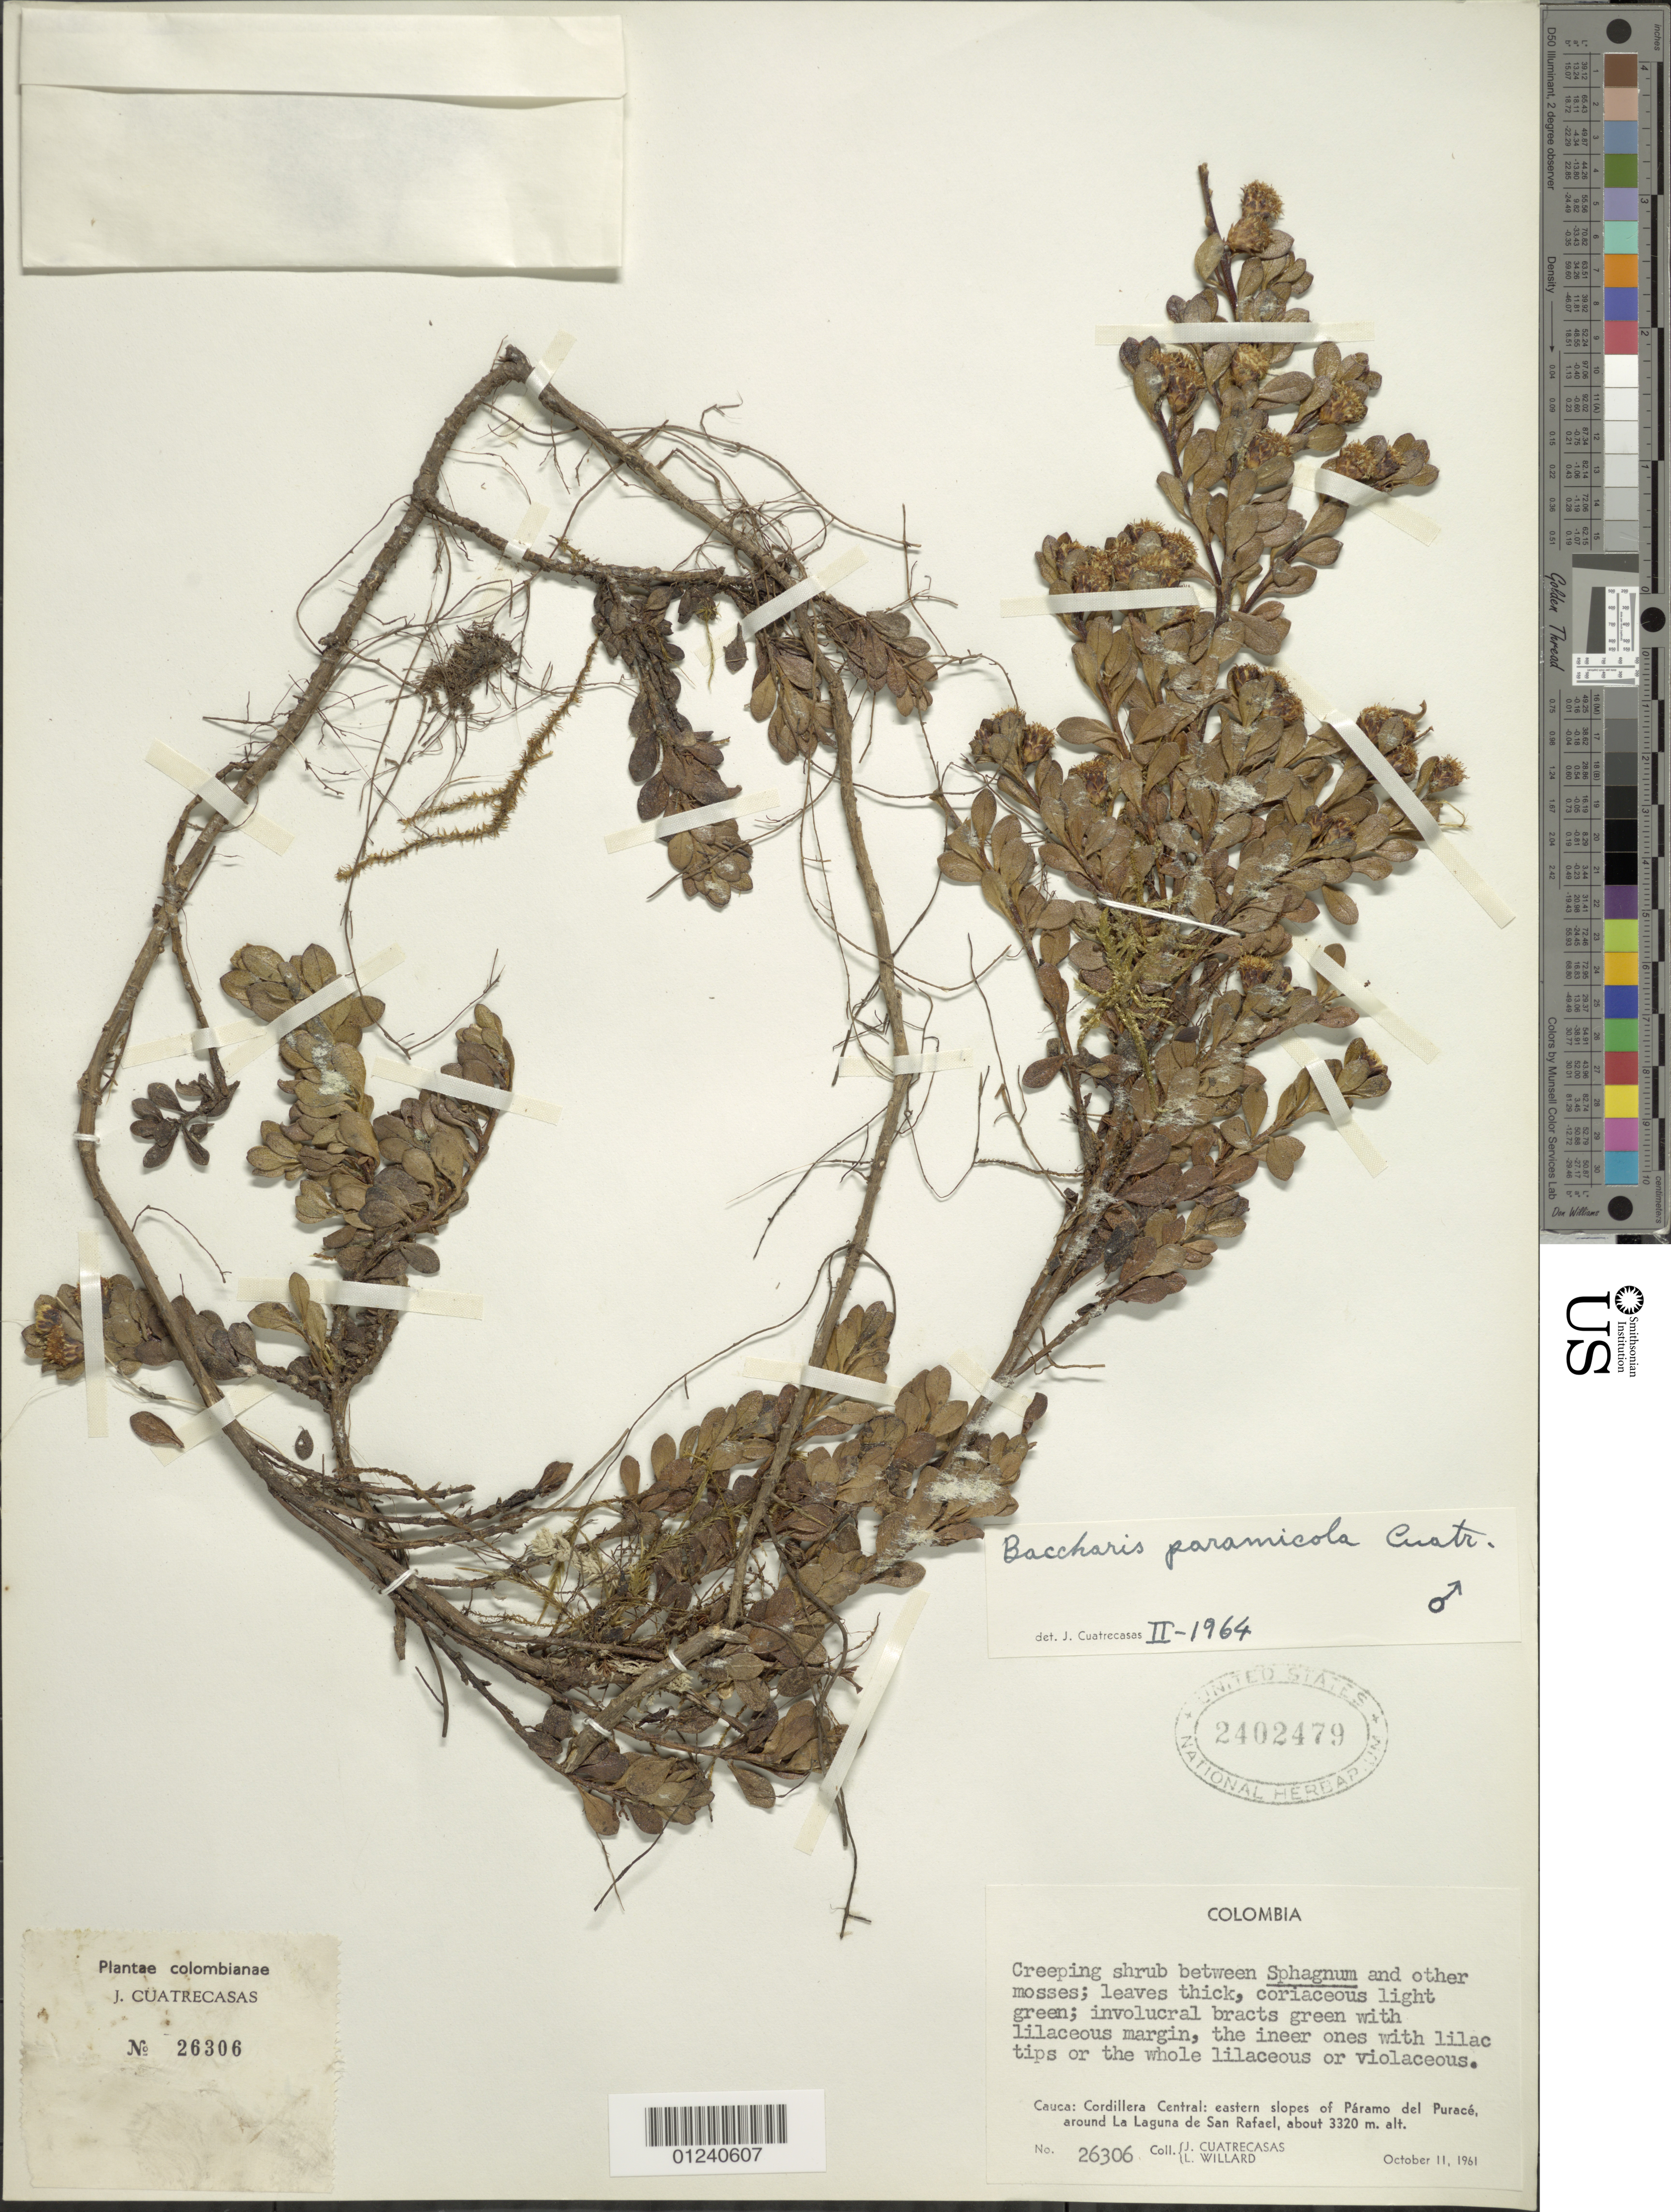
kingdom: Plantae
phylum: Tracheophyta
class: Magnoliopsida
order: Asterales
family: Asteraceae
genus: Baccharis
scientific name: Baccharis paramicola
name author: Cuatrec.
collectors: J. Cuatrecasas & L. Willard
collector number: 26306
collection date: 1961-10-11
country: Colombia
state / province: Cauca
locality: Cordillera Central: eastern slopes of Paramo del Purace, around La Laguna de San Rafael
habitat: paramo.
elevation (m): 3320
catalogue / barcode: US 2402479